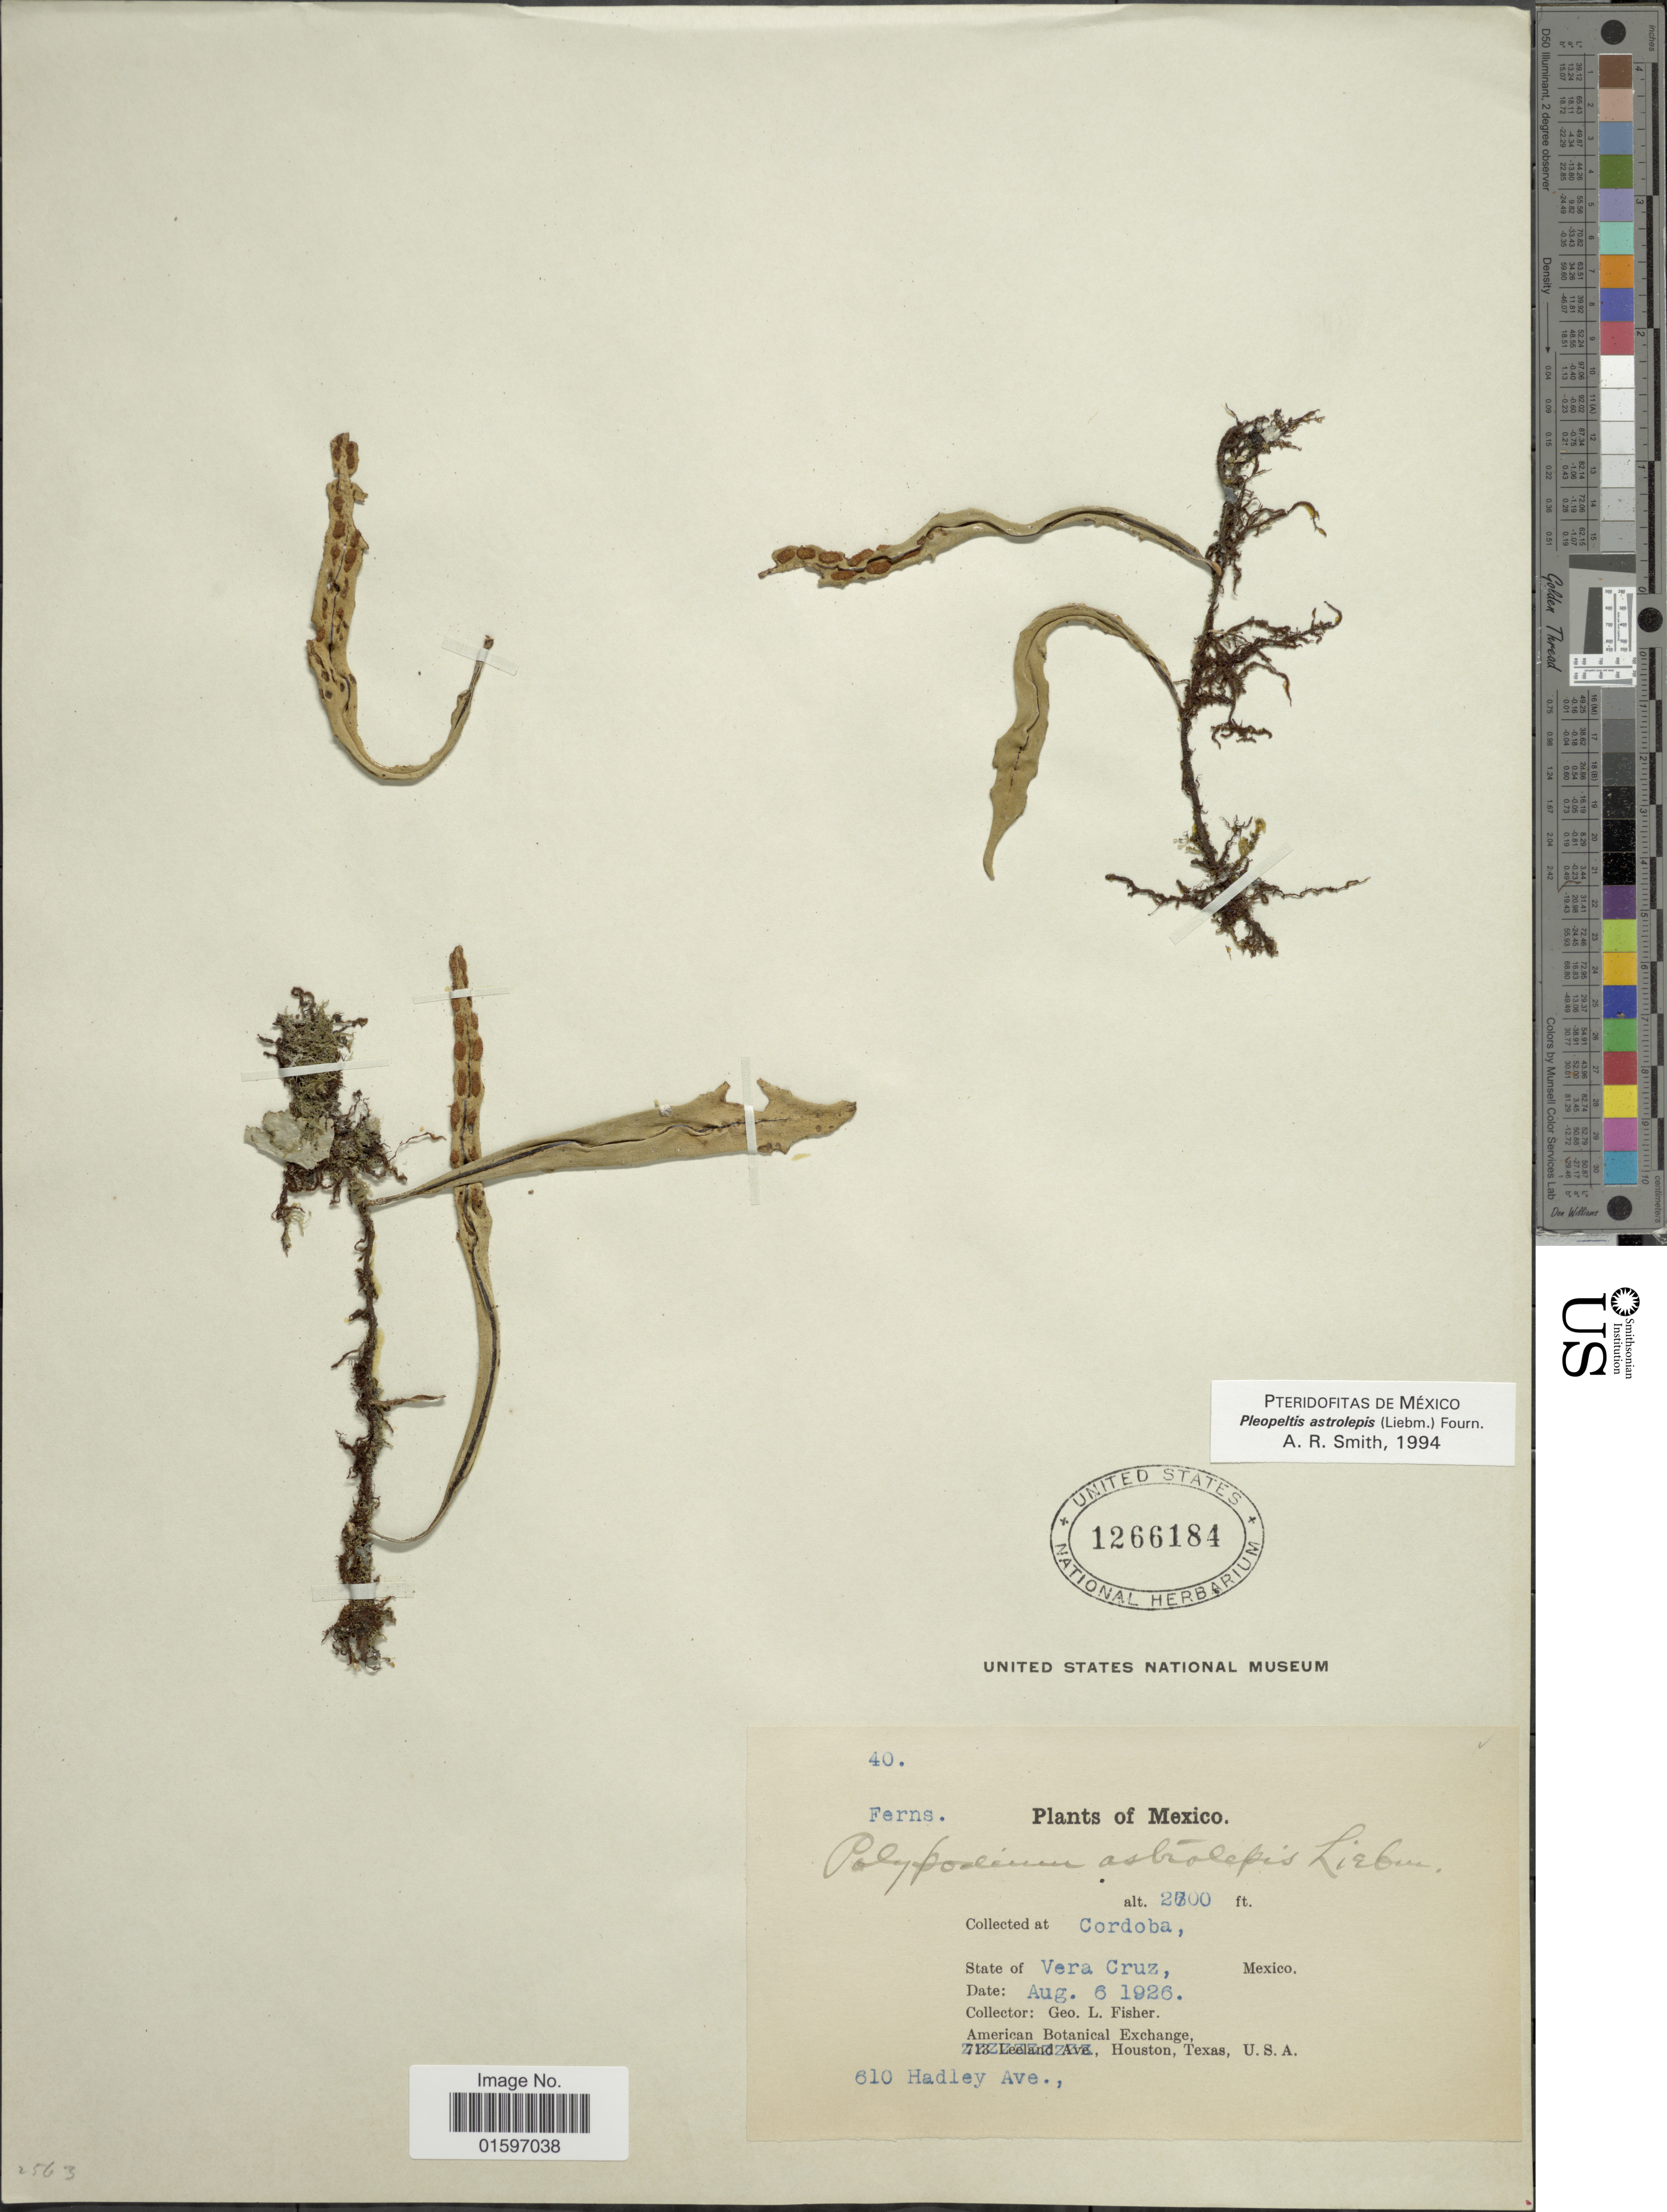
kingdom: Plantae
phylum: Tracheophyta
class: Polypodiopsida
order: Polypodiales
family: Polypodiaceae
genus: Pleopeltis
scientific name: Pleopeltis astrolepis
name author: (Liebm.) E. Fourn.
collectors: G. L. Fisher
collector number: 40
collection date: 1926-08-06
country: Mexico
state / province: Veracruz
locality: Cordoba. State of Vera Cruz, Mexico.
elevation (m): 823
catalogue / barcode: US 1266184